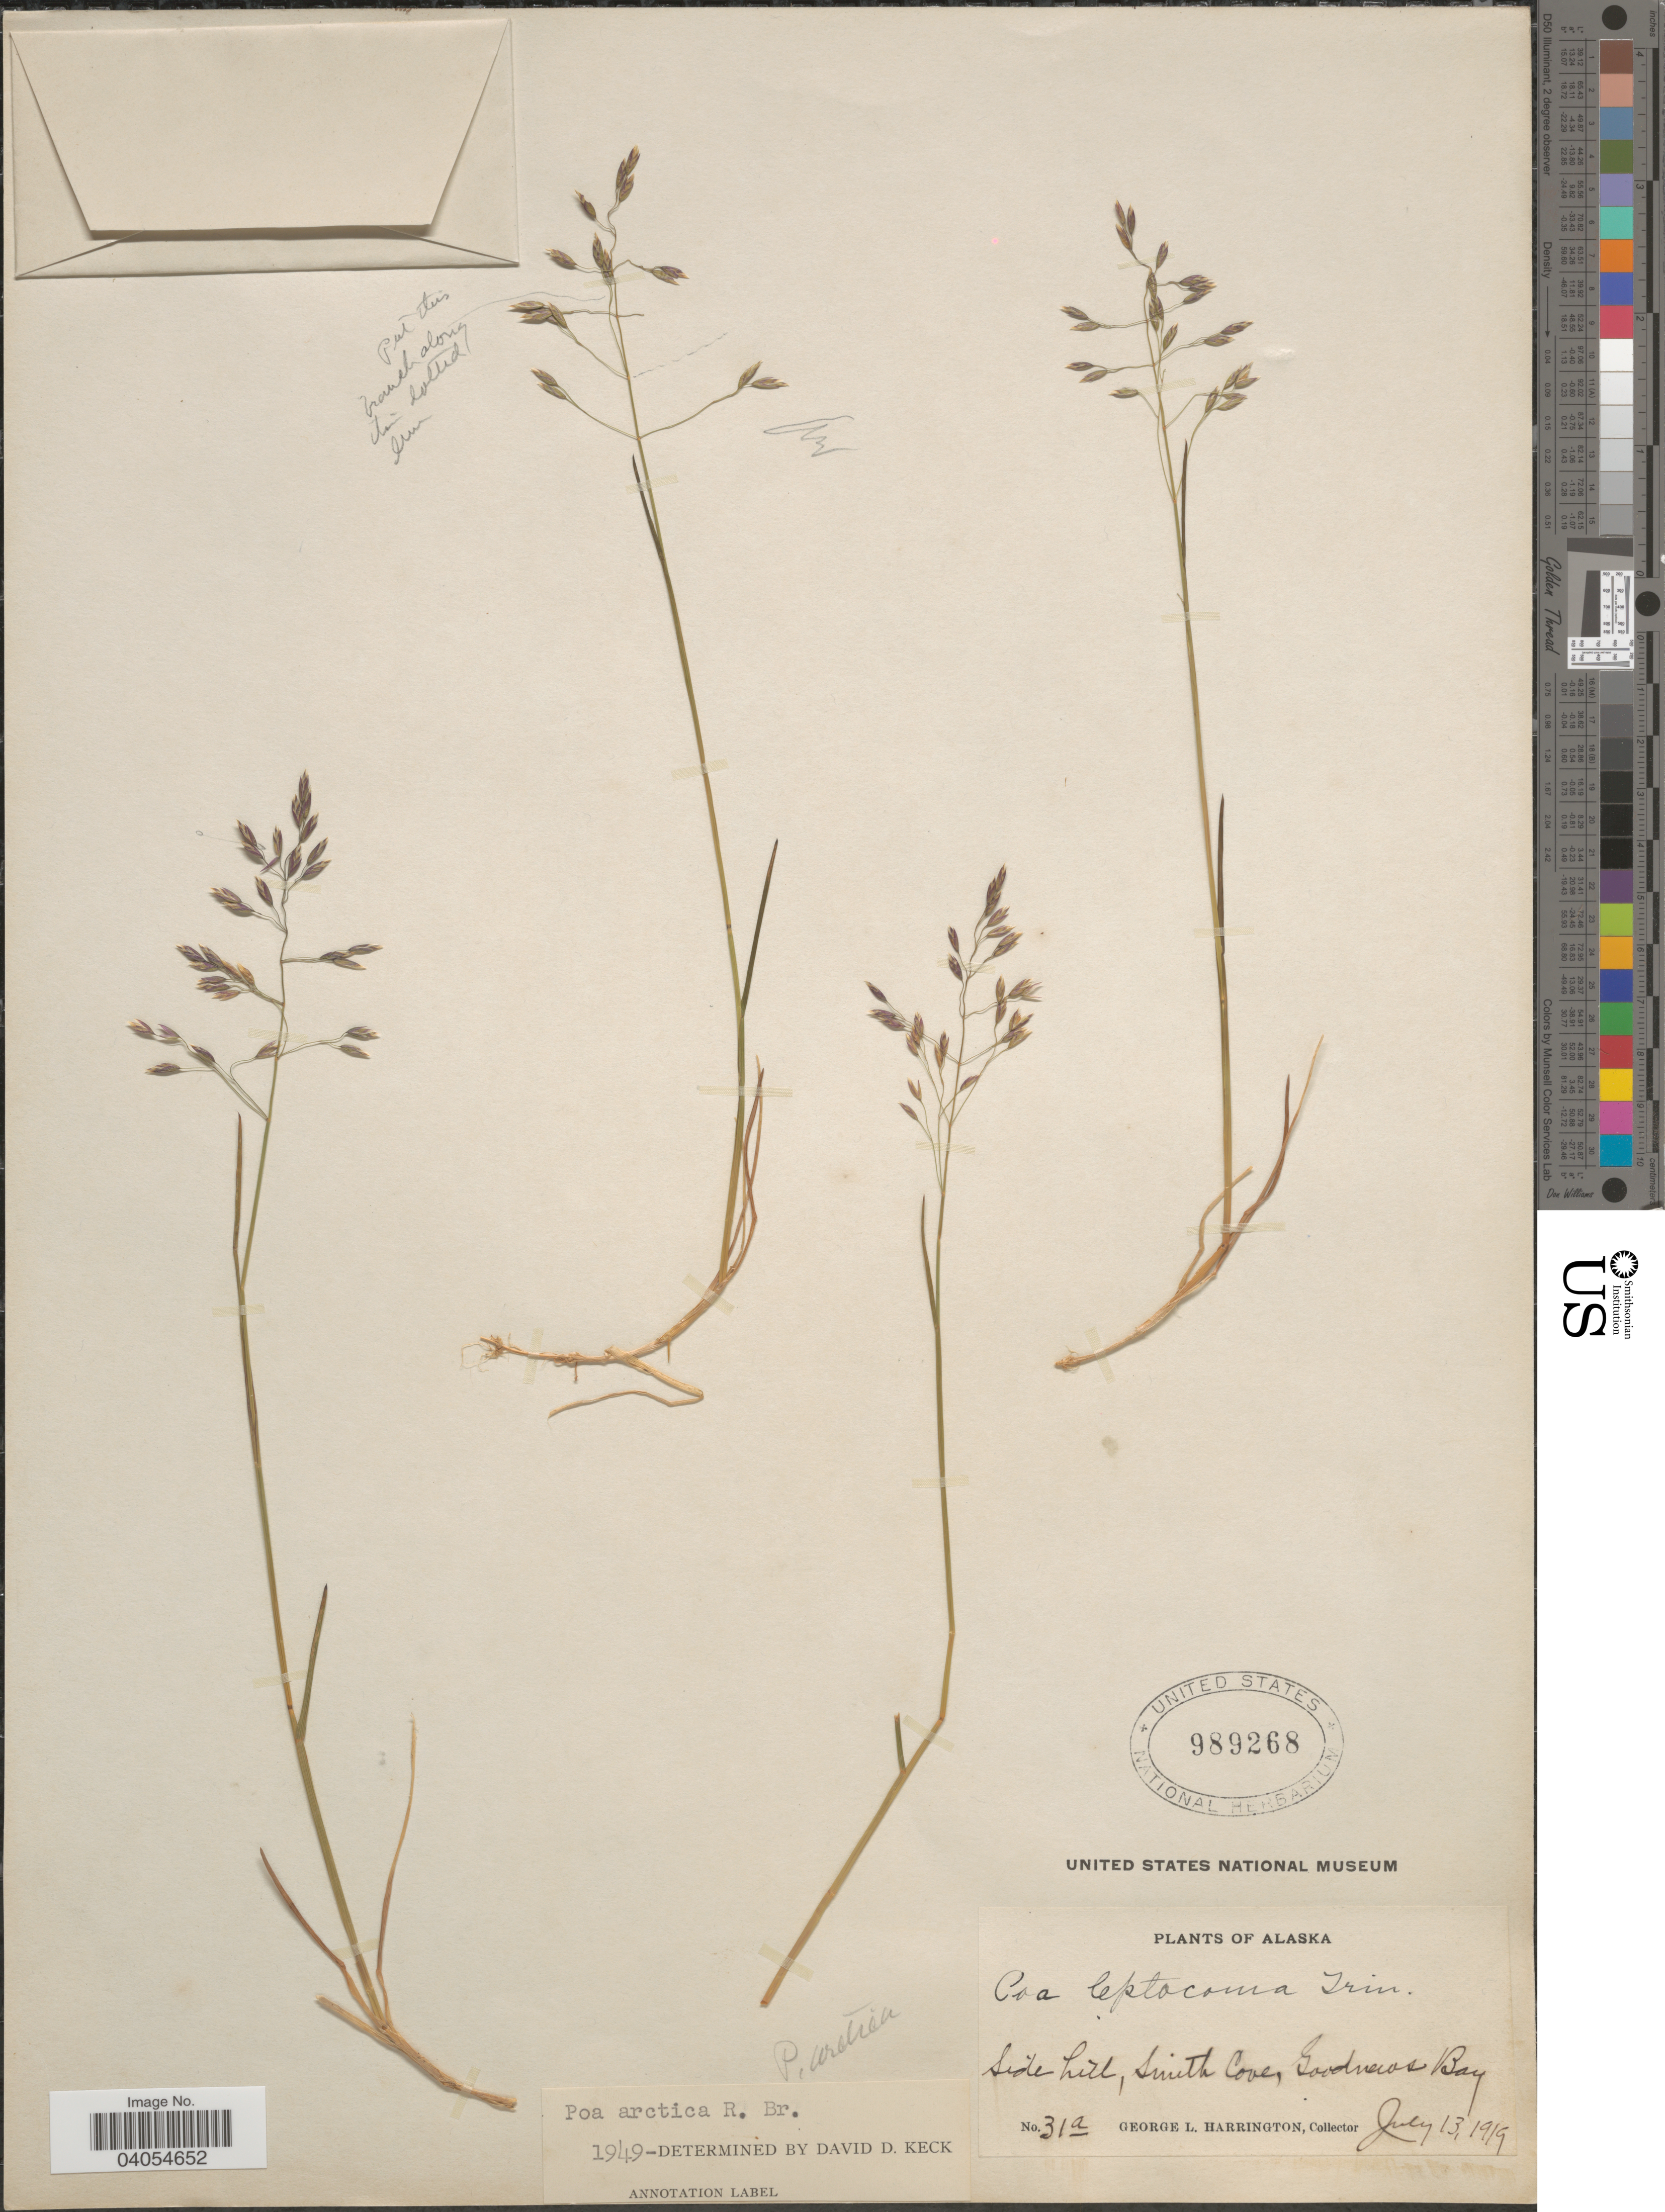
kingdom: Plantae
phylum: Tracheophyta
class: Liliopsida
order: Poales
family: Poaceae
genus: Poa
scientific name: Poa arctica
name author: R. Br.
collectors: G. Harrington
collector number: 31a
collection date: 1919-07-13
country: United States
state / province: Alaska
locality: Side hill, Smith Cove, Goodnews Bay.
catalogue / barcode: US 989268